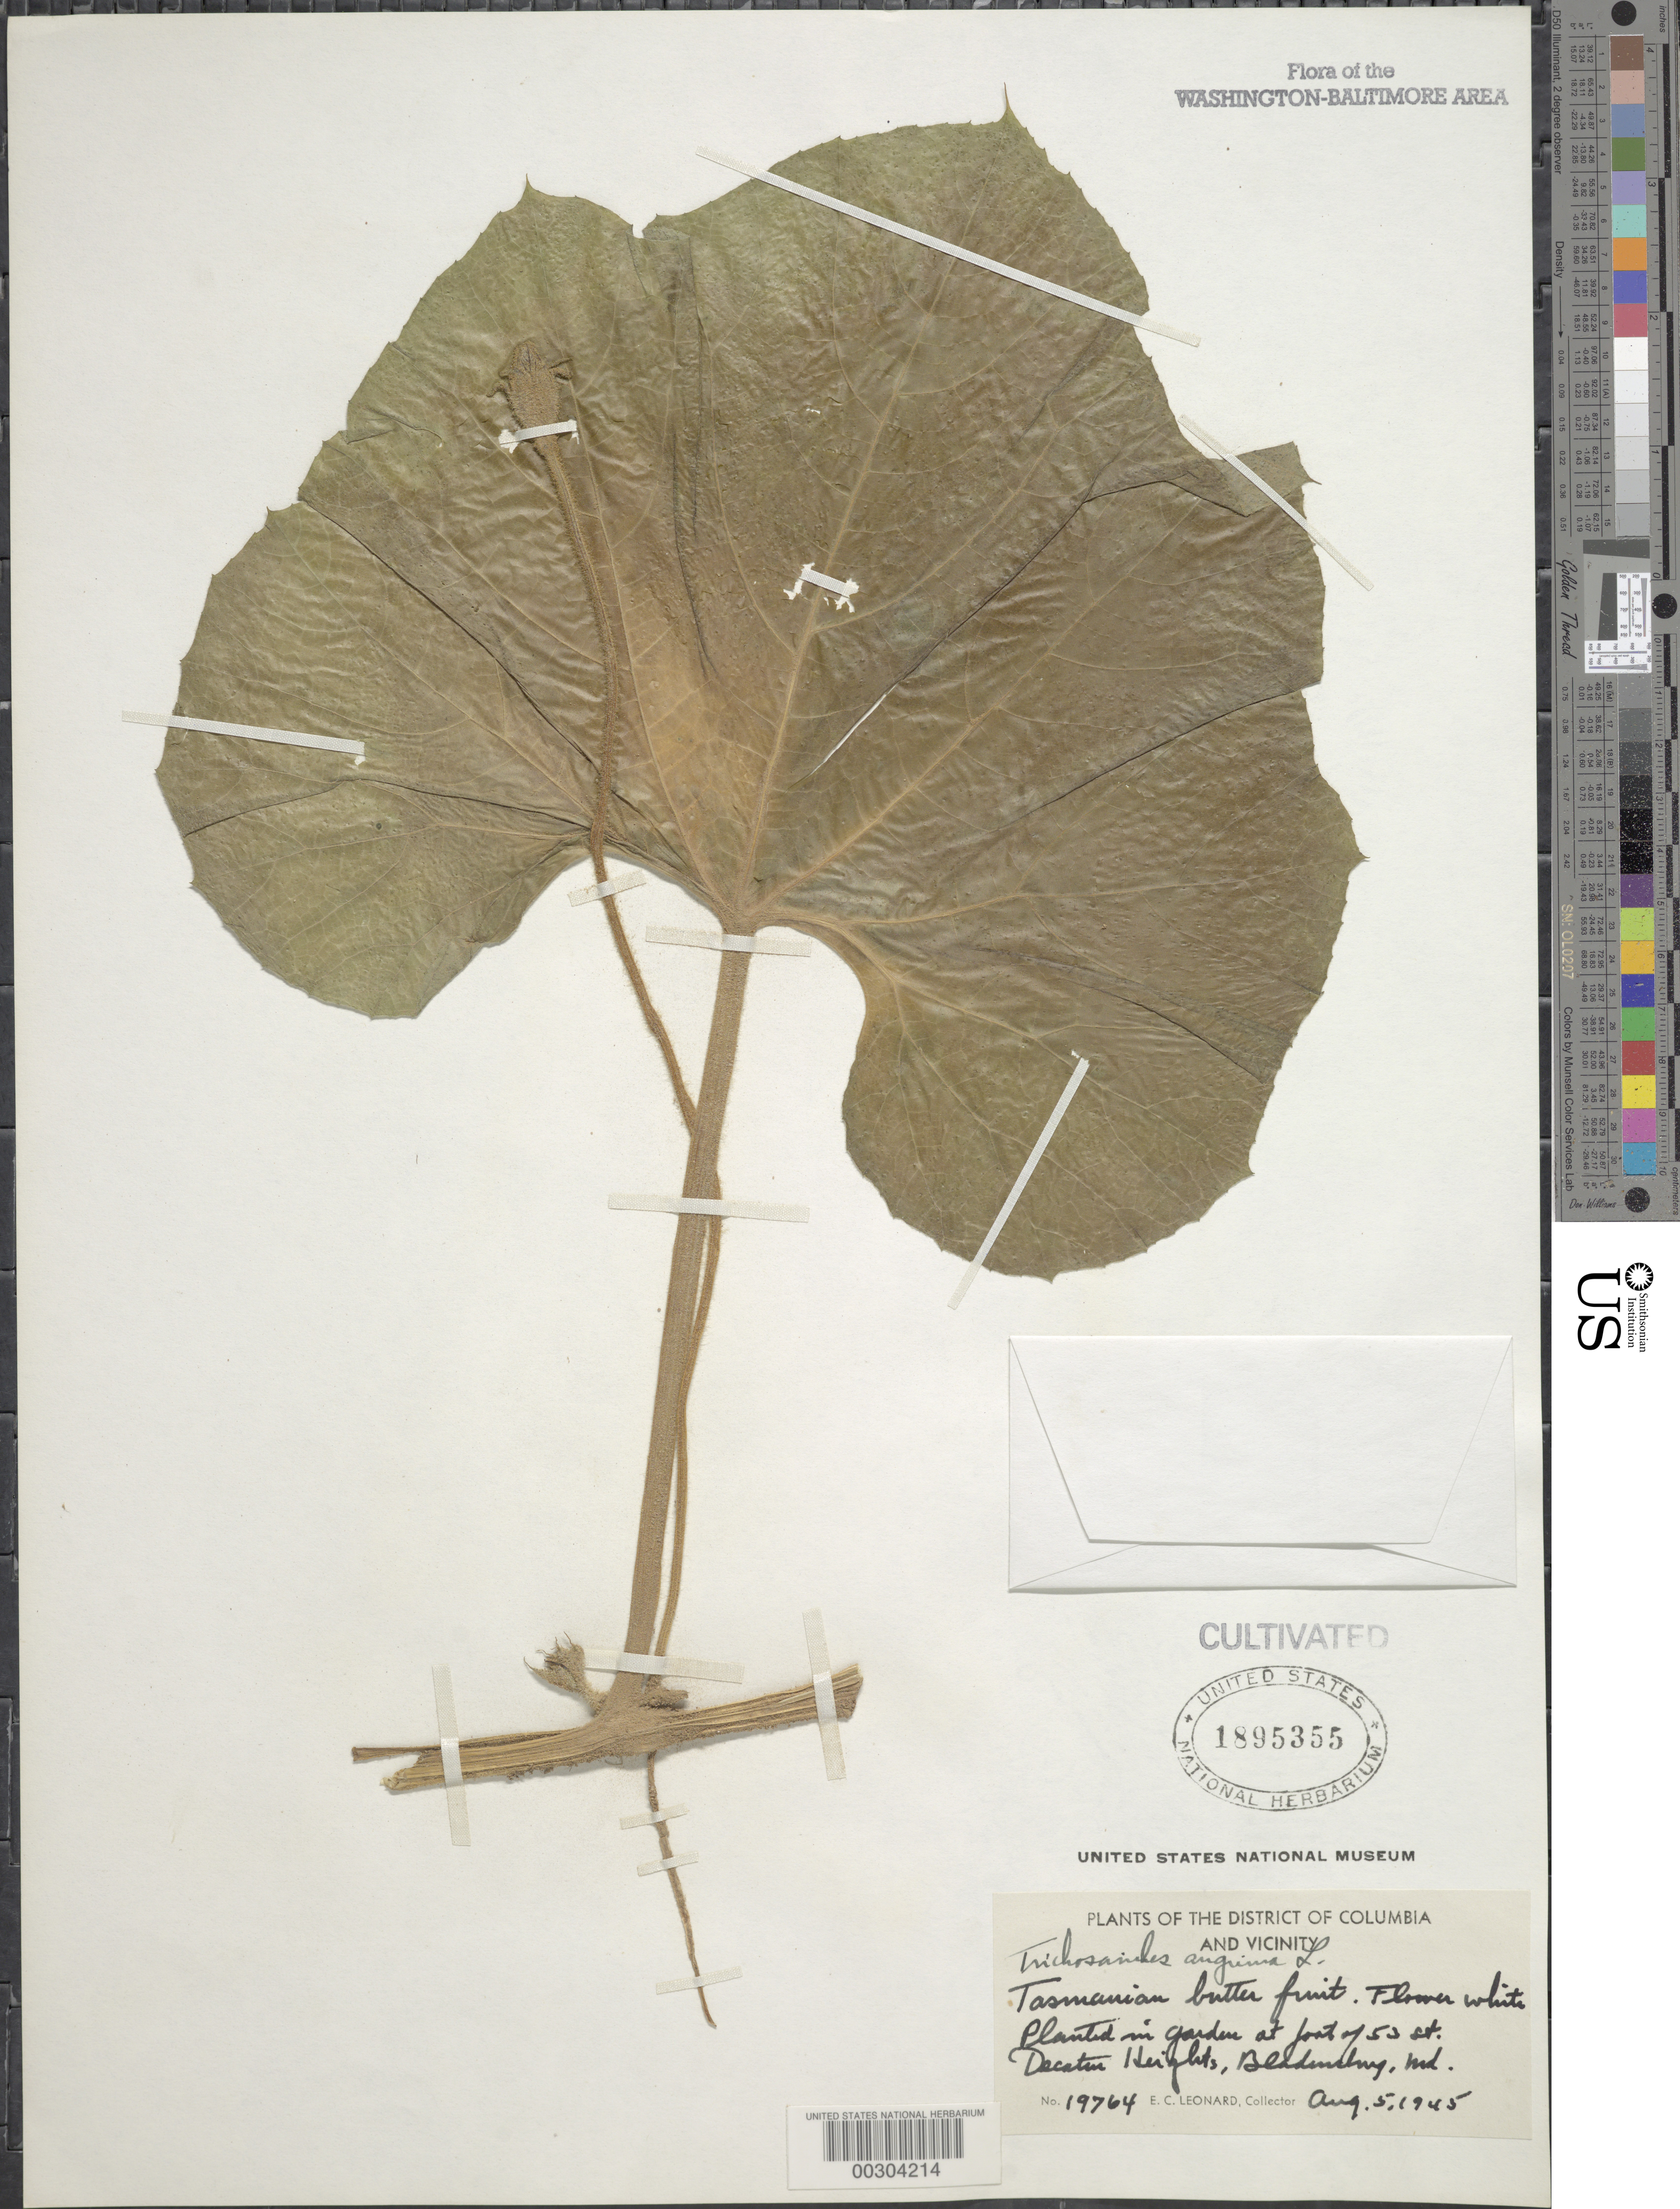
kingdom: Plantae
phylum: Tracheophyta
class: Magnoliopsida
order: Cucurbitales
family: Cucurbitaceae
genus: Lagenaria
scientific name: Lagenaria siceraria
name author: (Molina) Standl.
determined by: Nee, Michael H.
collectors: E. C. Leonard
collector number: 19764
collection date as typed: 05 Aug 1945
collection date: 1945-08-05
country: United States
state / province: Maryland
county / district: Prince George's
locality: Bladensburg, at foot of 53 St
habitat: Garden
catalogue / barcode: US 1895355